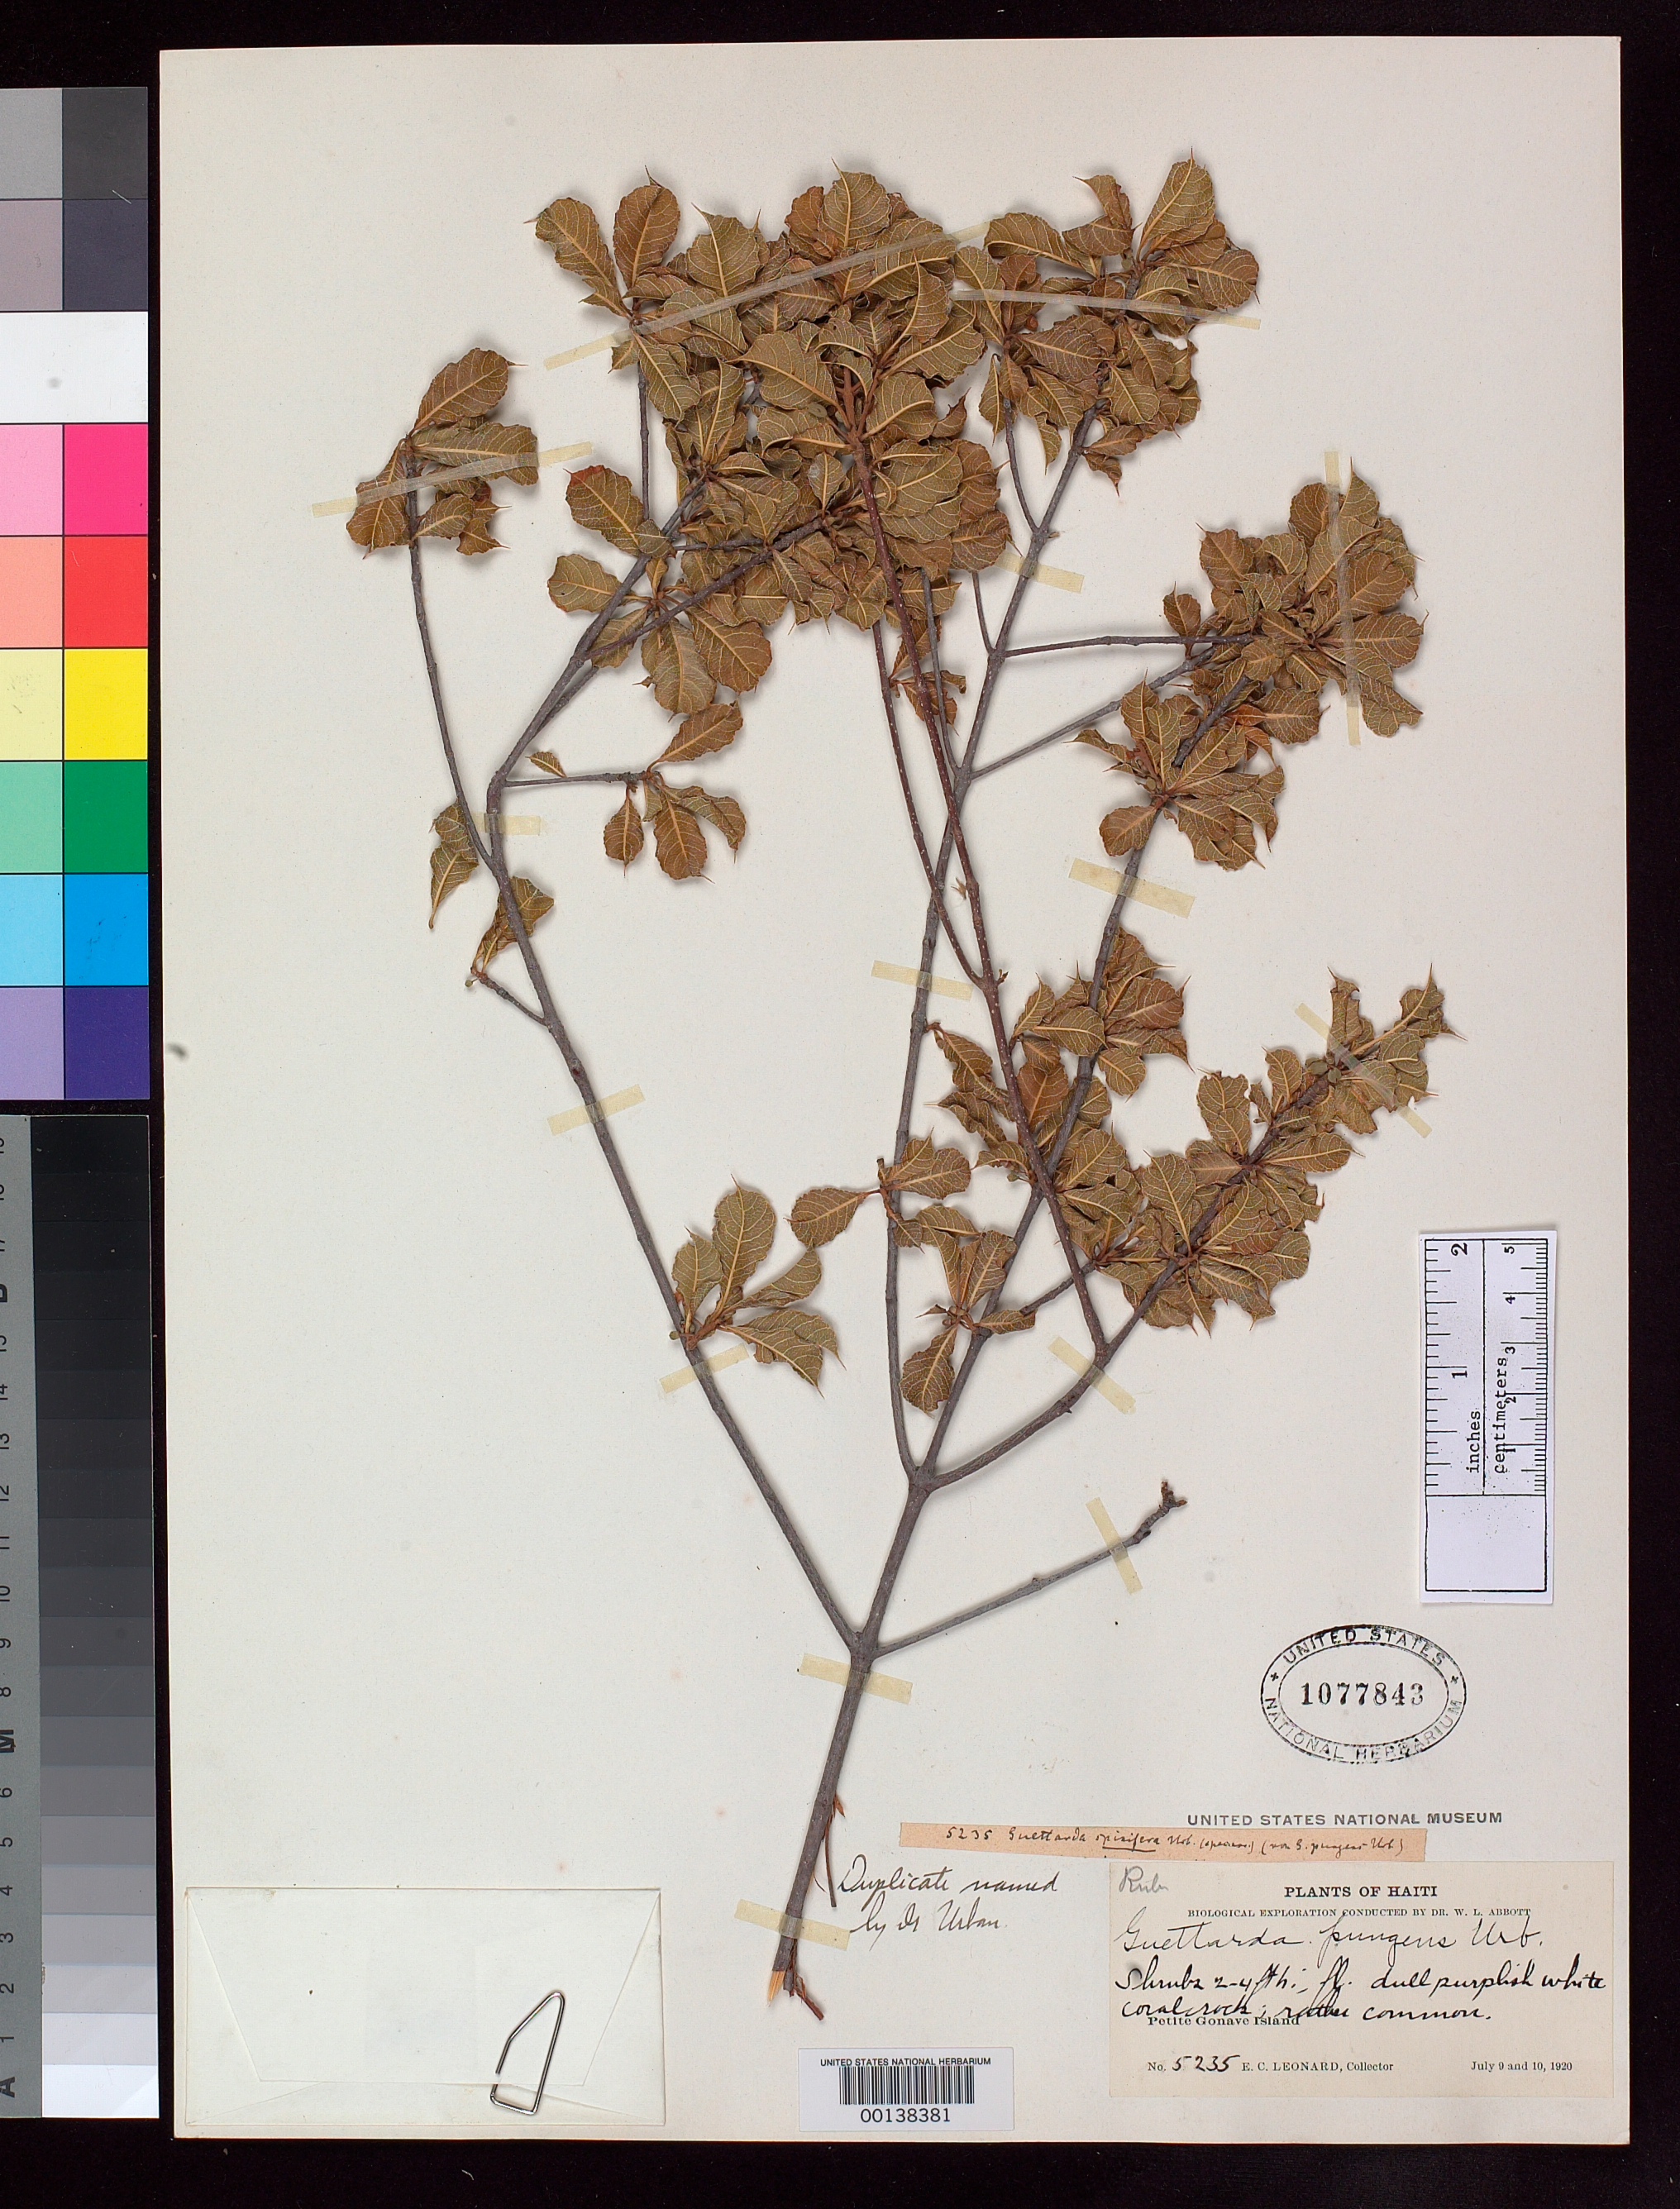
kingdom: Plantae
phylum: Tracheophyta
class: Magnoliopsida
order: Gentianales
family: Rubiaceae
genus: Guettarda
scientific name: Guettarda spinifera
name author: Urb.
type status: Isotype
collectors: E. C. Leonard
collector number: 5235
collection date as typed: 09 Jul 1920 to 10 Jul 1920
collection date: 1920-07-09/1920-07-10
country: Haiti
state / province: Ouest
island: Hispaniola Island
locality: Petit Gonave.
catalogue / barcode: US 1077843